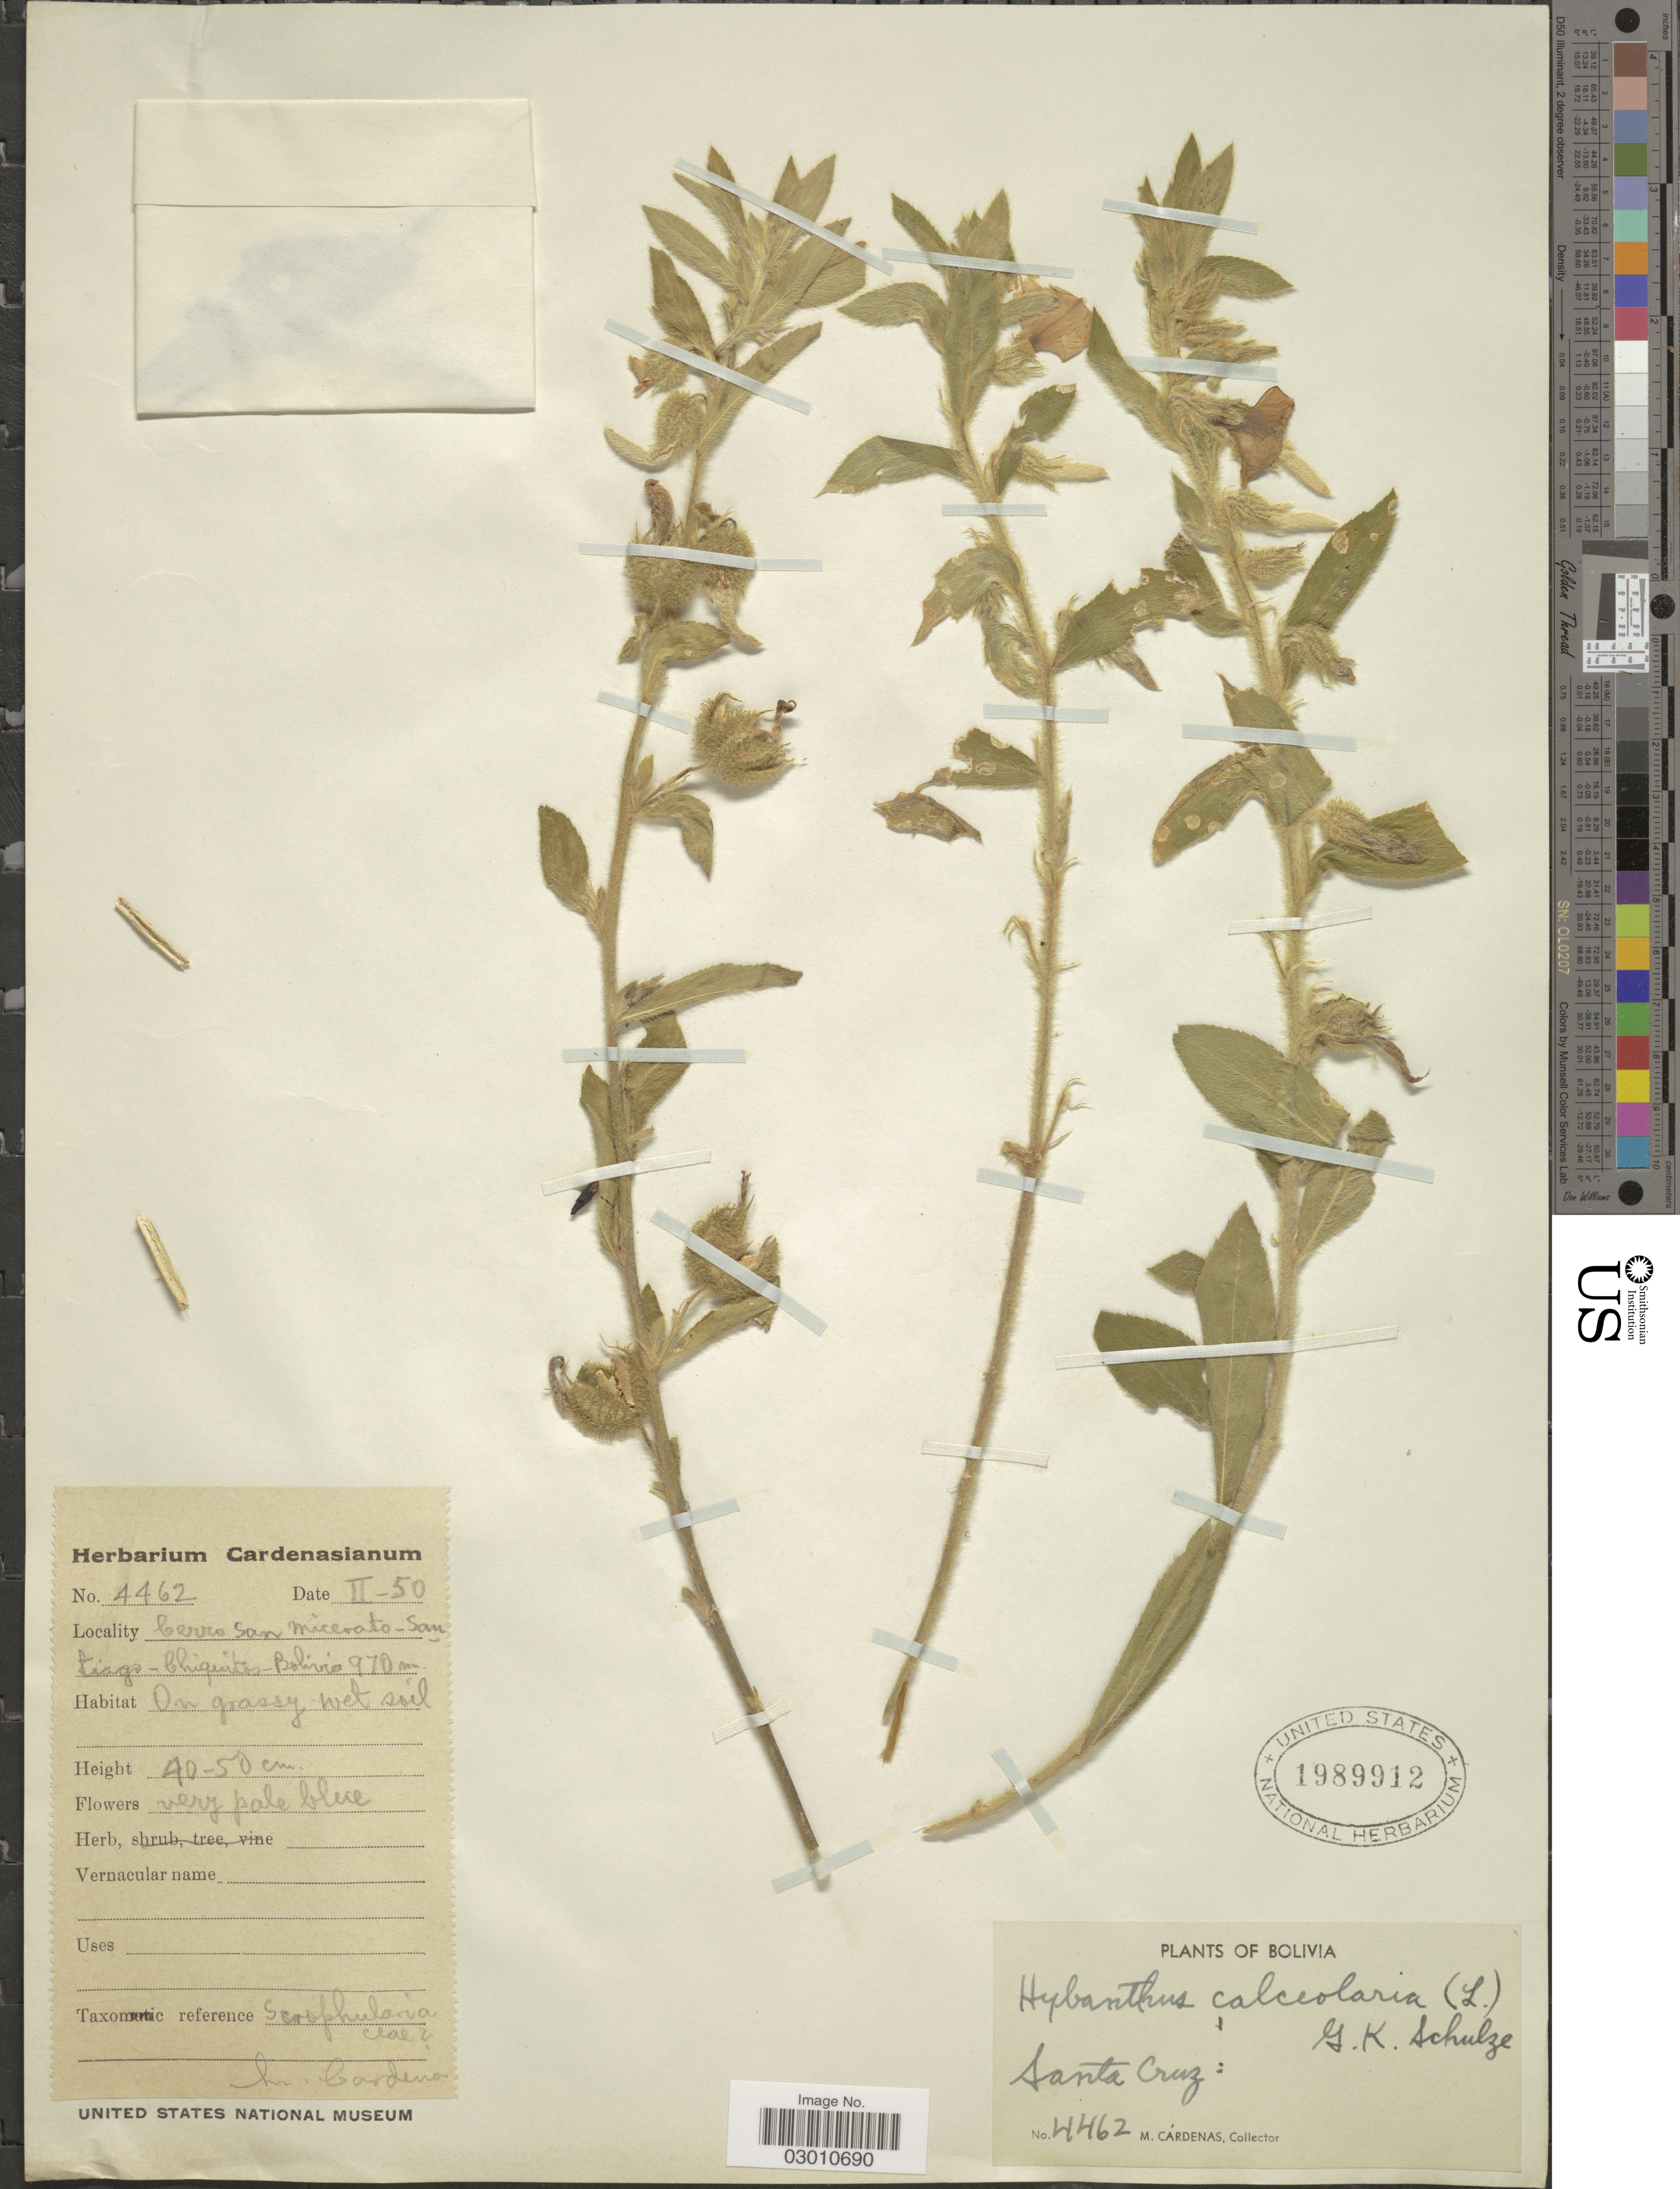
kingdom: Plantae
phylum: Tracheophyta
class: Magnoliopsida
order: Malpighiales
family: Violaceae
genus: Pombalia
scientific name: Pombalia calceolaria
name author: (L.) Paula-Souza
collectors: M. Cárdenas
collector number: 4462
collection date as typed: Transcribed d/m/y: /2/50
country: Bolivia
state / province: Santa Cruz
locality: Cerro San Micerato - Santiago - Chiquitos.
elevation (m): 970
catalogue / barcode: US 1989912